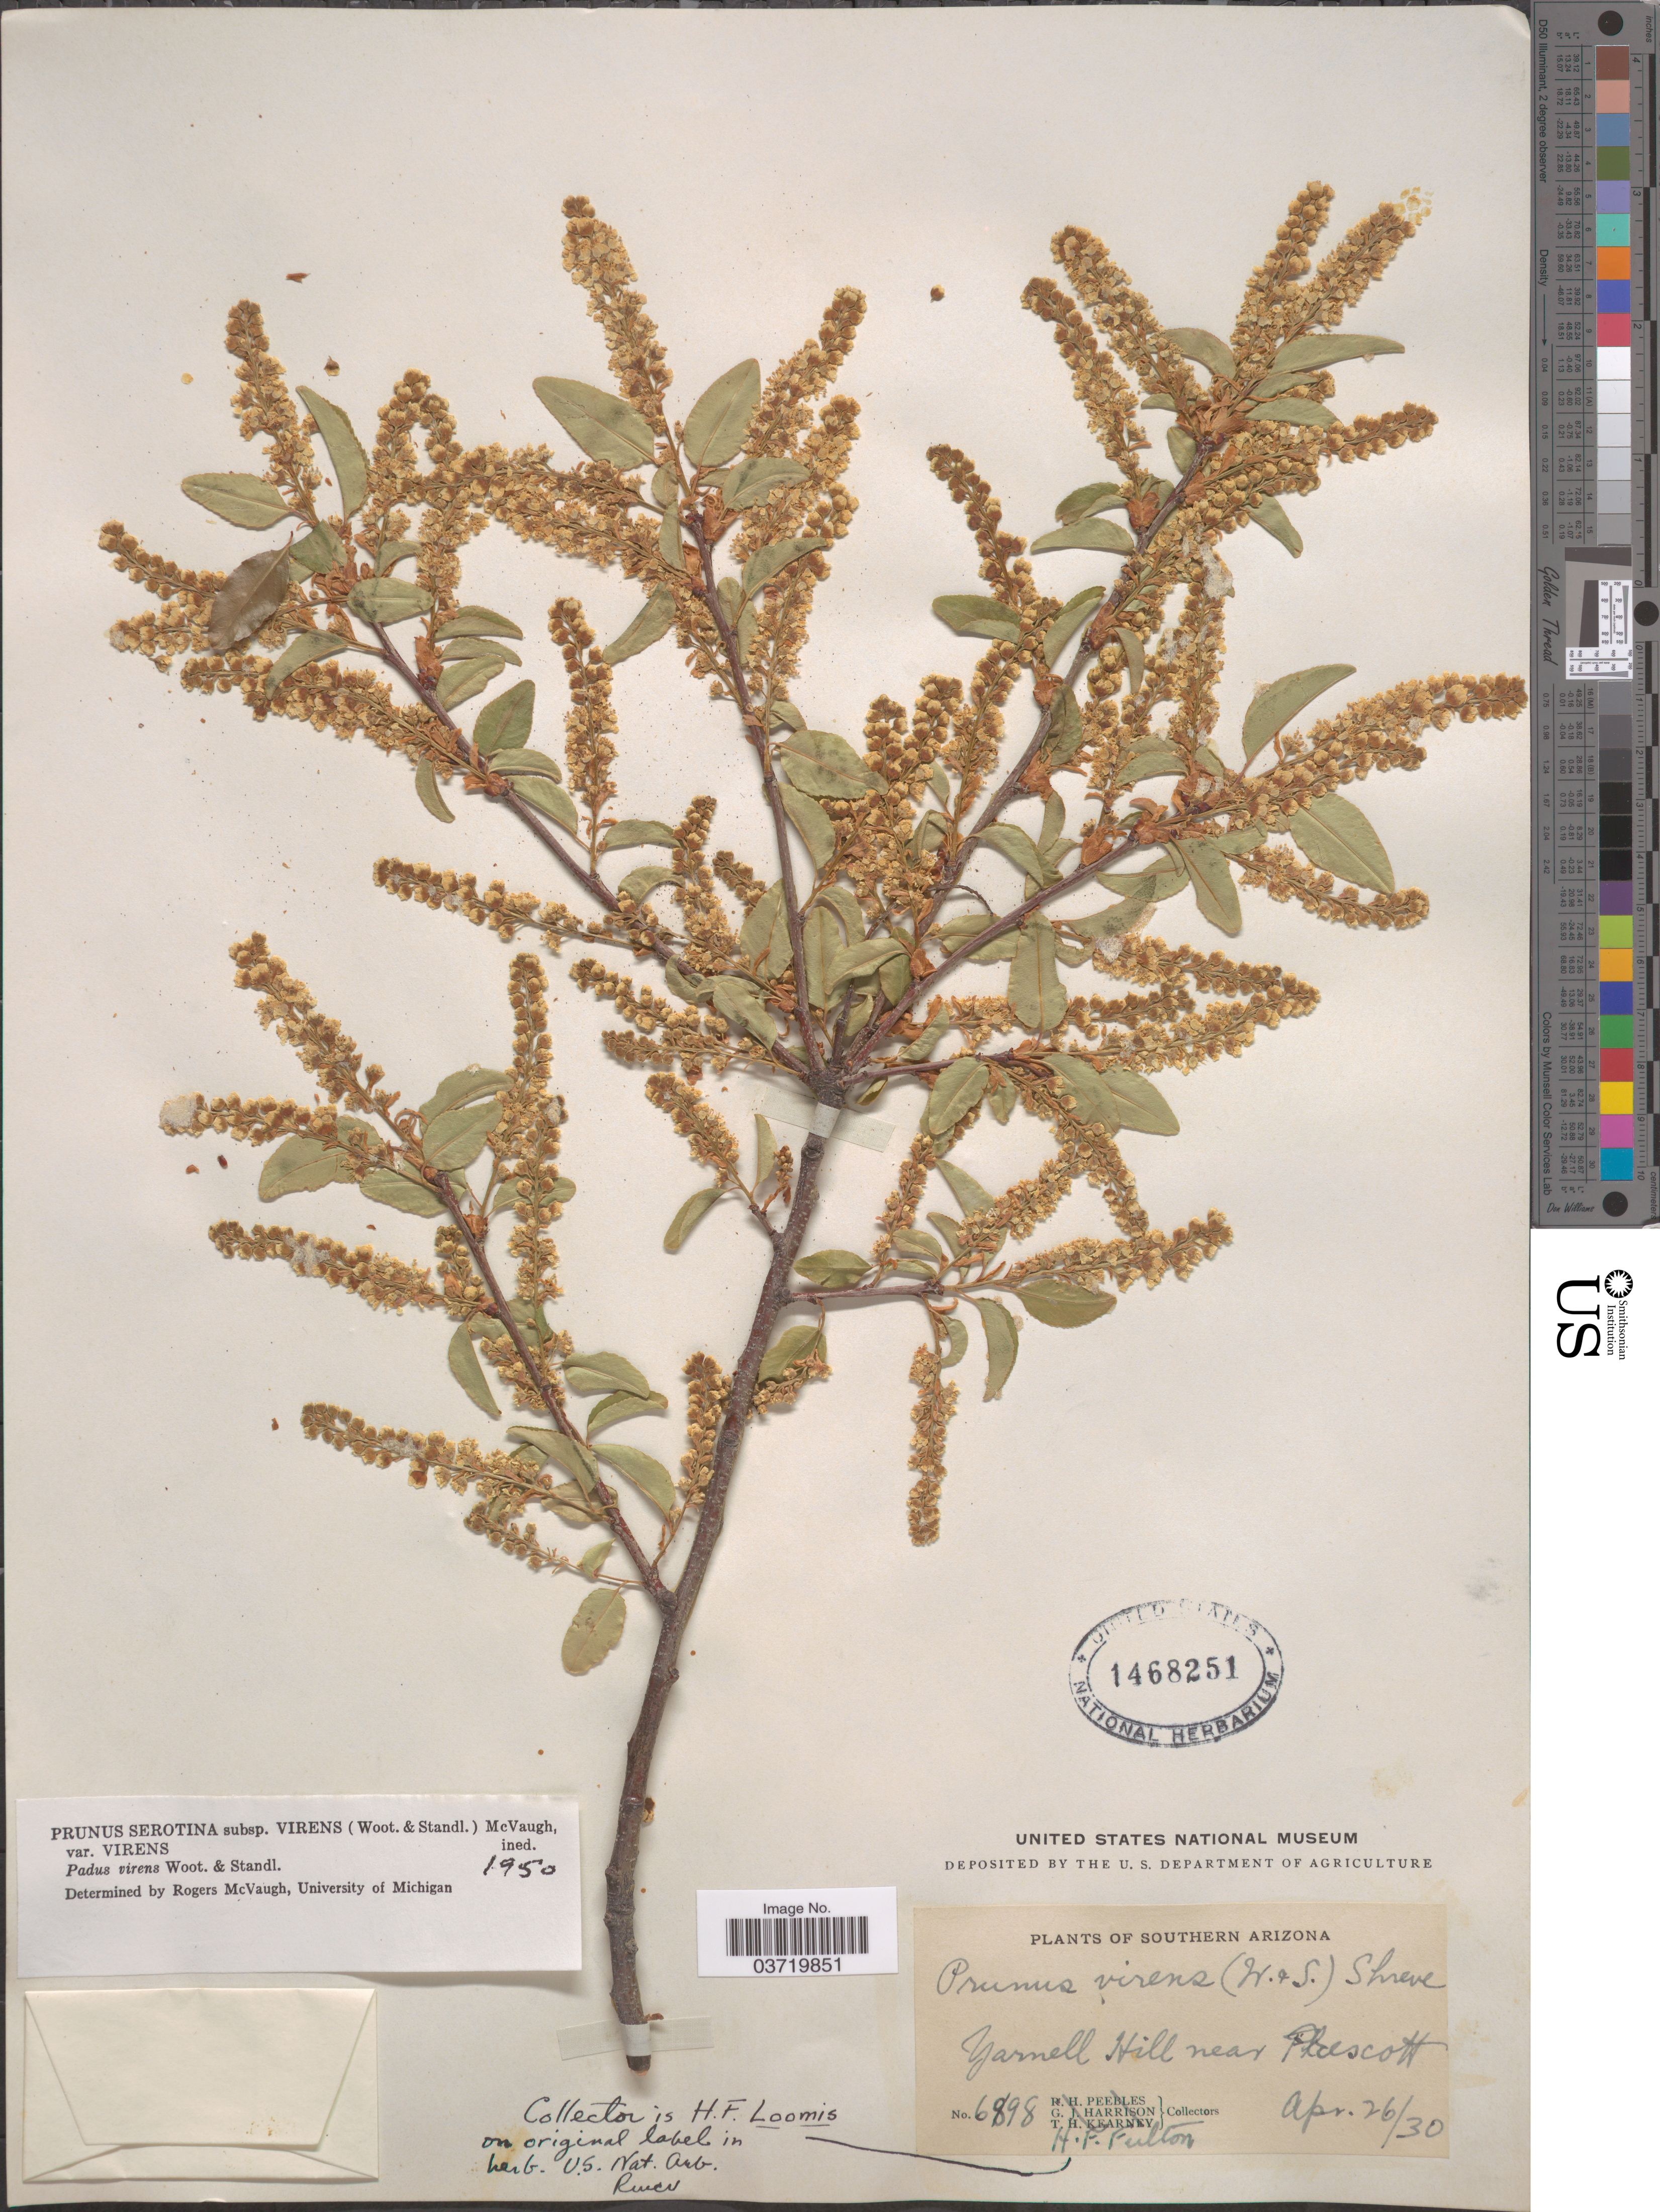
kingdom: Plantae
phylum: Tracheophyta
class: Magnoliopsida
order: Rosales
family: Rosaceae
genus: Prunus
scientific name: Prunus serotina var. rufula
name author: (Wooton & Standl.) McVaugh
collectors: H. F. Loomis & H. Fulton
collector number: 6898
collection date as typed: Transcribed d/m/y: 26/4/30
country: United States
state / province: Arizona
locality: Southern Arizona. Yarnell Hill near Prescott.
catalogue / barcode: US 1468251